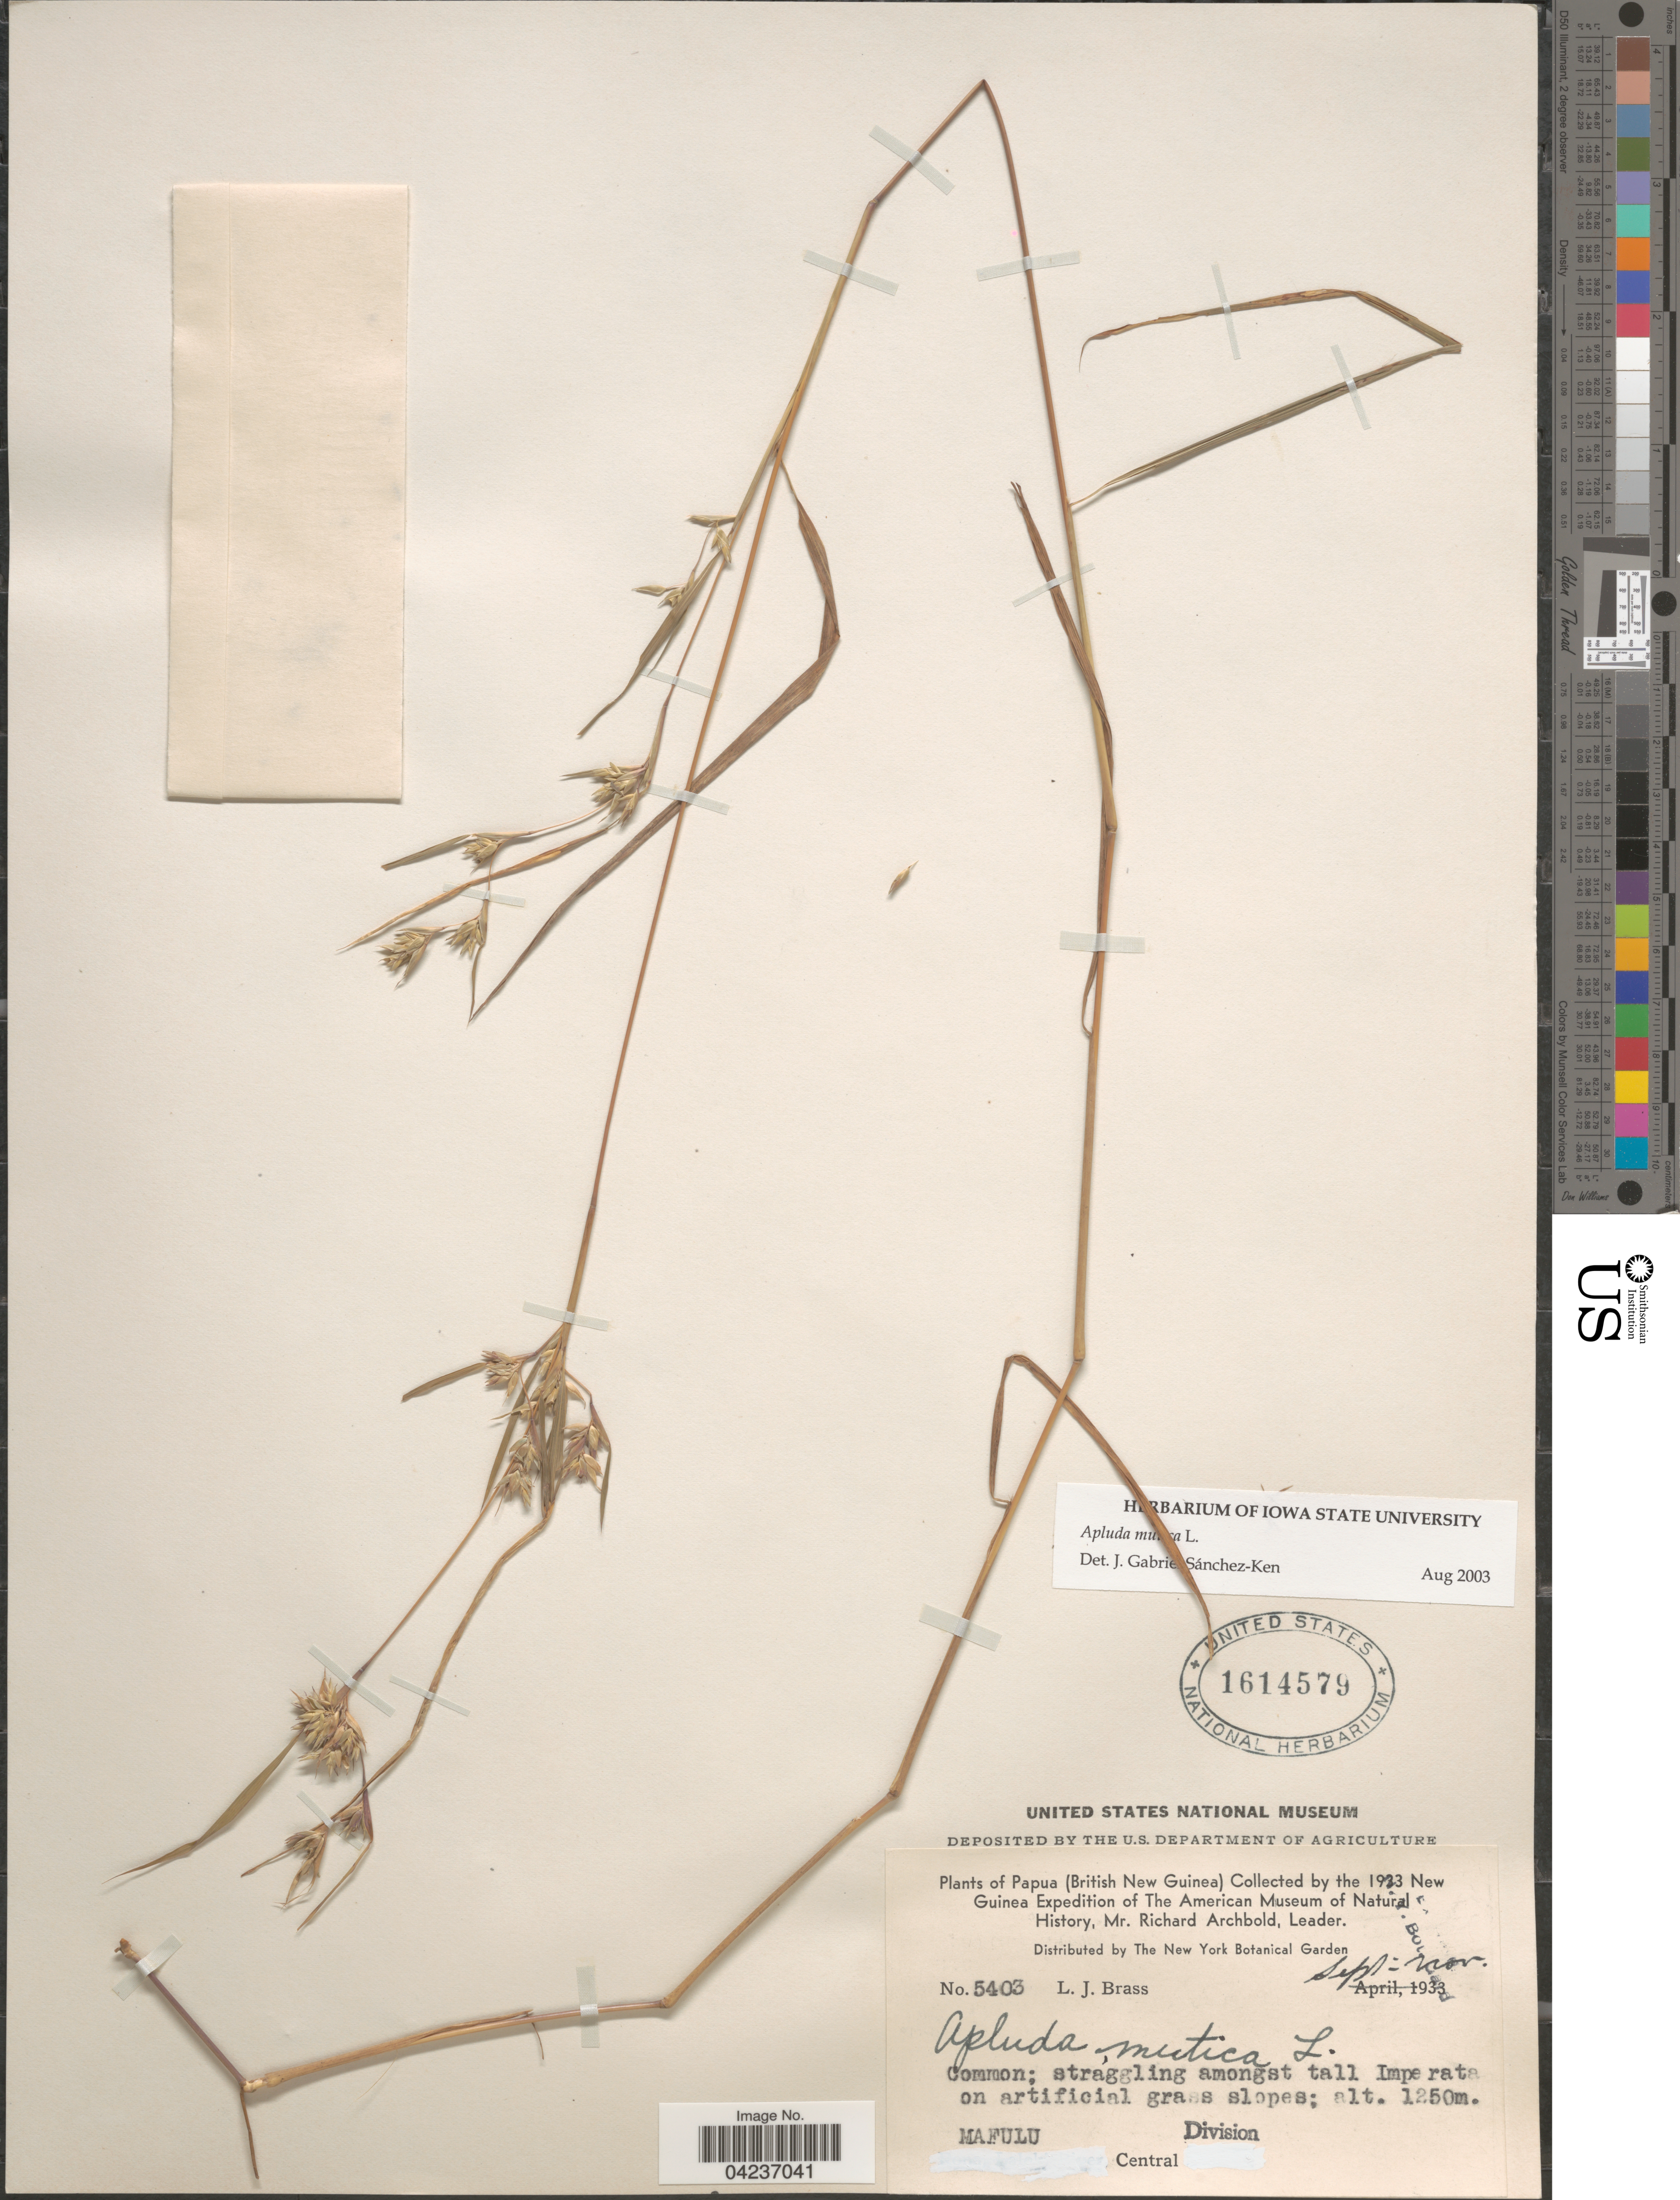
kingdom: Plantae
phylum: Tracheophyta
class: Liliopsida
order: Poales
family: Poaceae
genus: Apluda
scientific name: Apluda mutica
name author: L.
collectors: L. J. Brass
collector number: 5403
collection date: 1923-09/1923-11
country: Papua New Guinea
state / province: Central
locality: (British New Guinea). The 1933 New Guinea Expedition of The American Museum of Natural History. Mafulu, Central Division.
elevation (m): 1250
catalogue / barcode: US 1614579